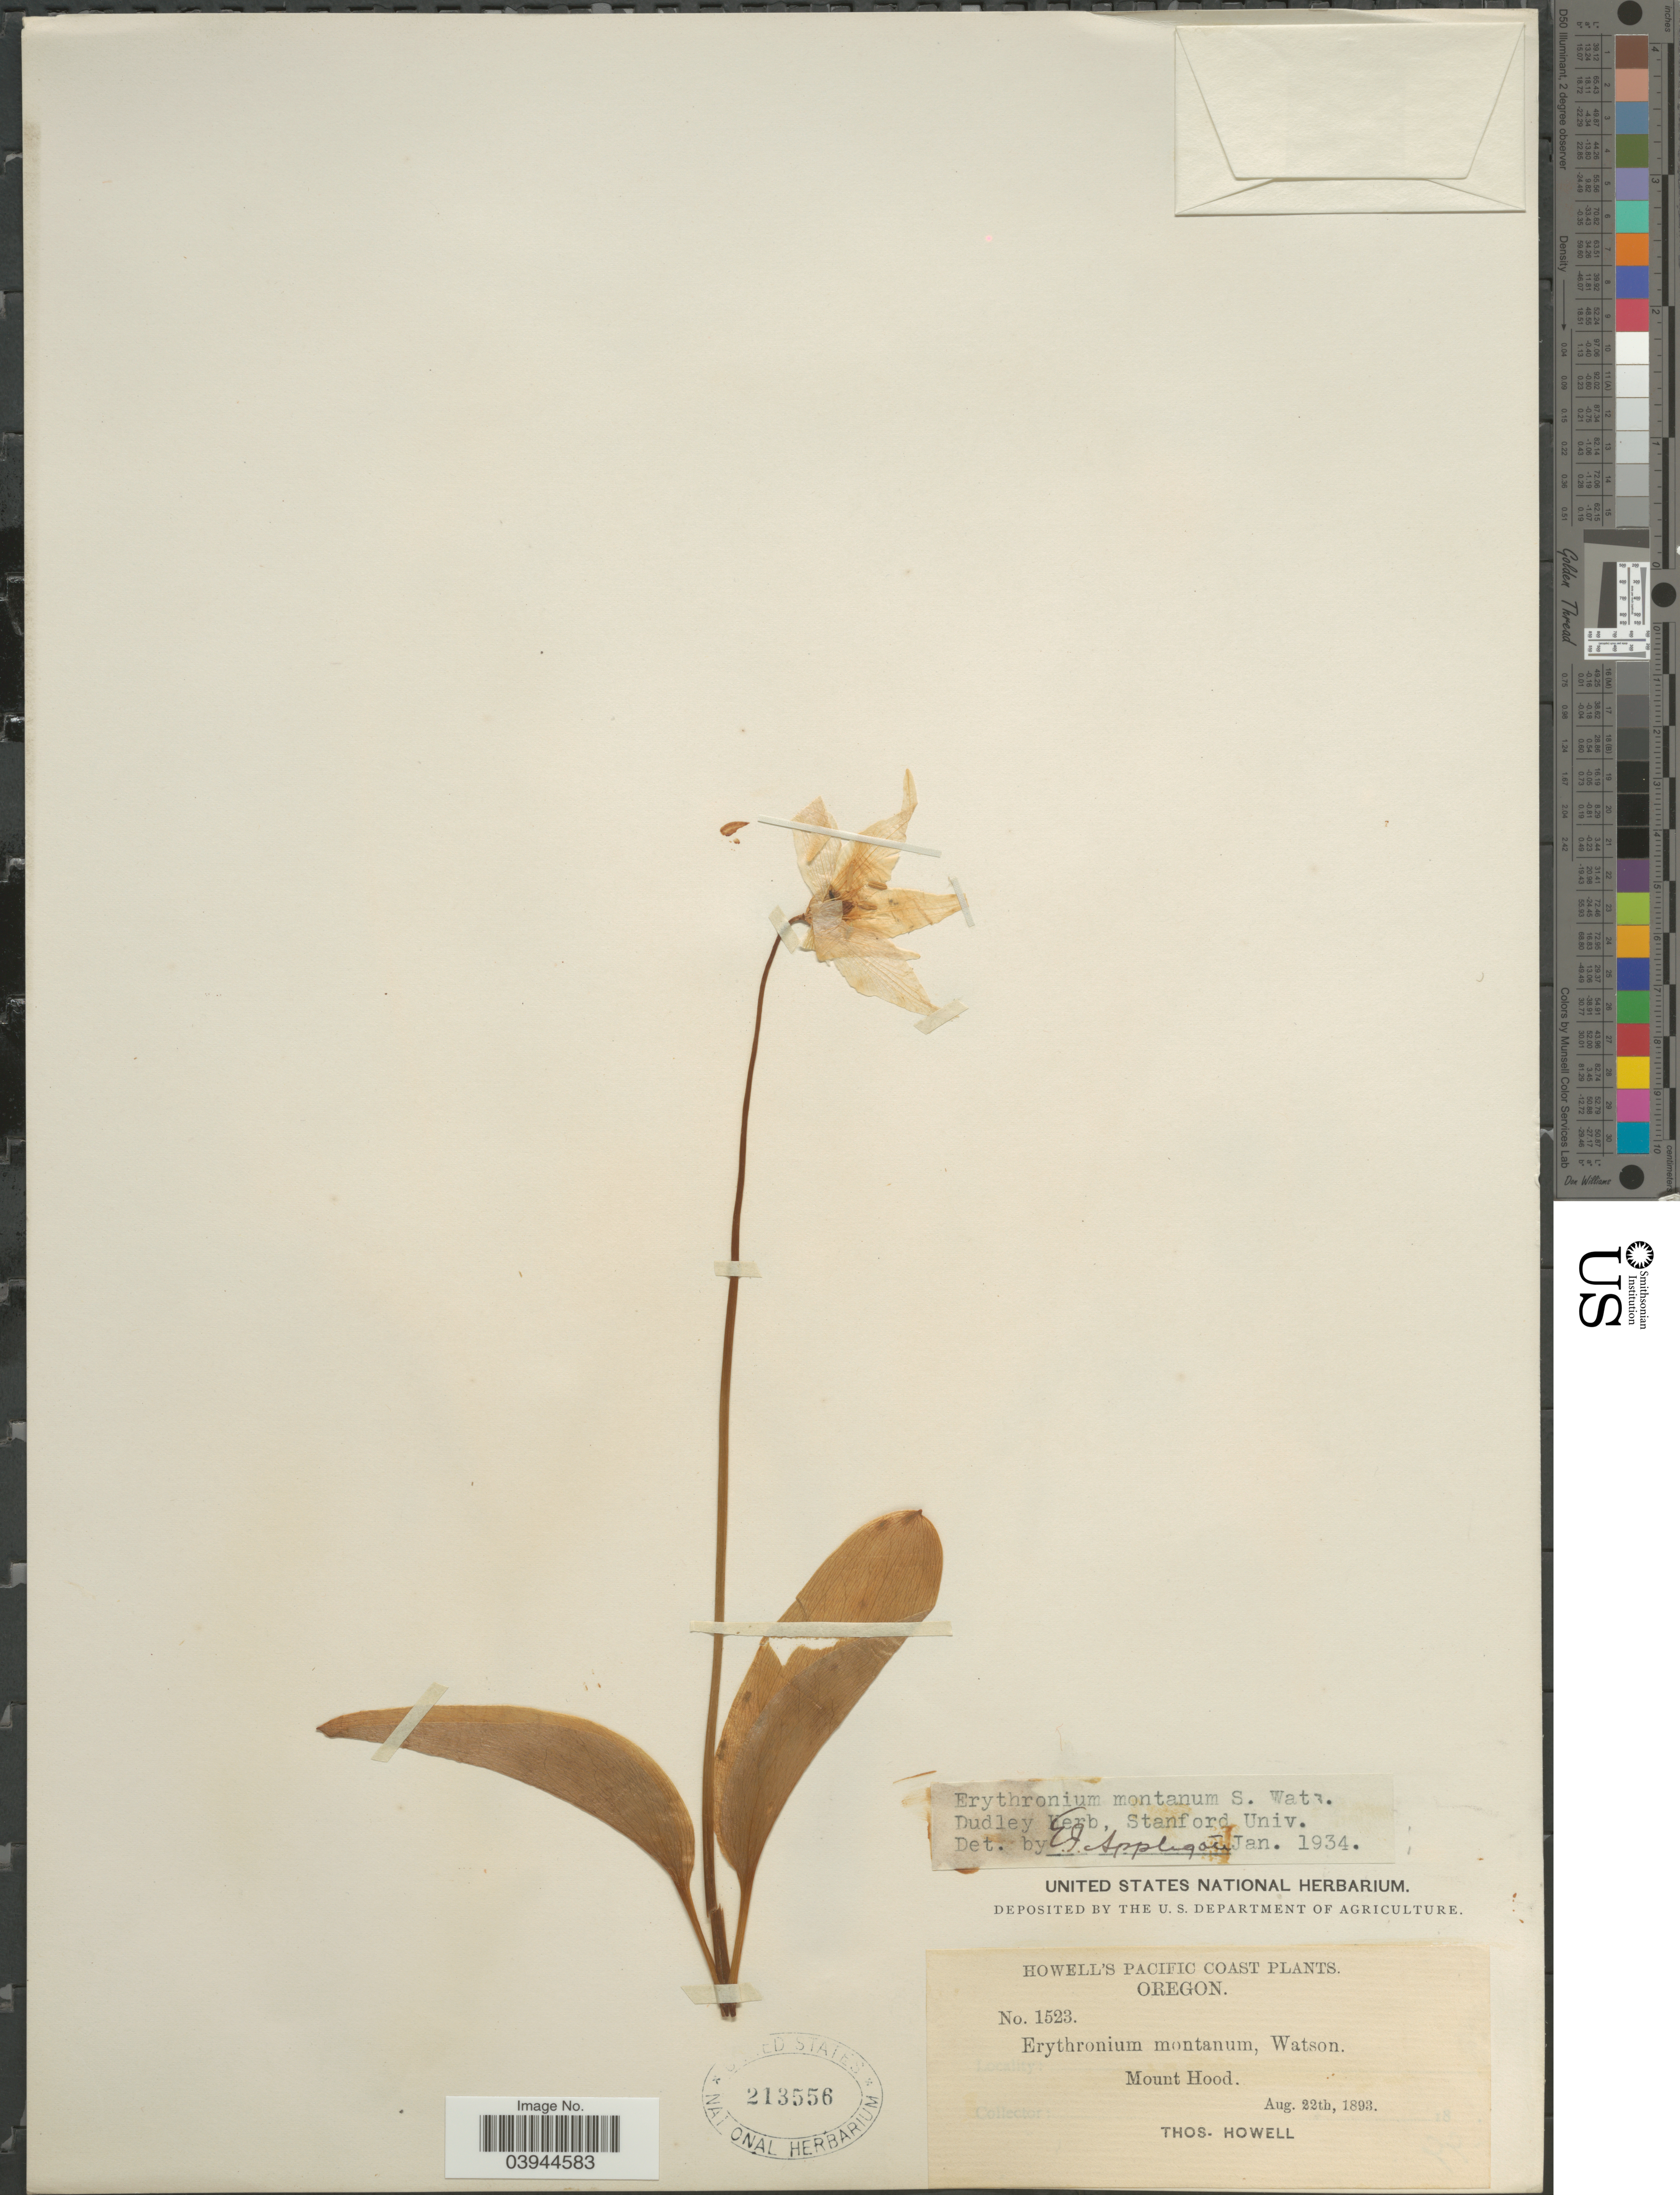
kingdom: Plantae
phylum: Tracheophyta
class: Liliopsida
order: Liliales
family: Liliaceae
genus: Erythronium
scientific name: Erythronium montanum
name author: S. Watson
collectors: T. Howell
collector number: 1523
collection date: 1893-08-22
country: United States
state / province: Oregon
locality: Pacific Coast. Mount Hood.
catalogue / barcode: US 213556